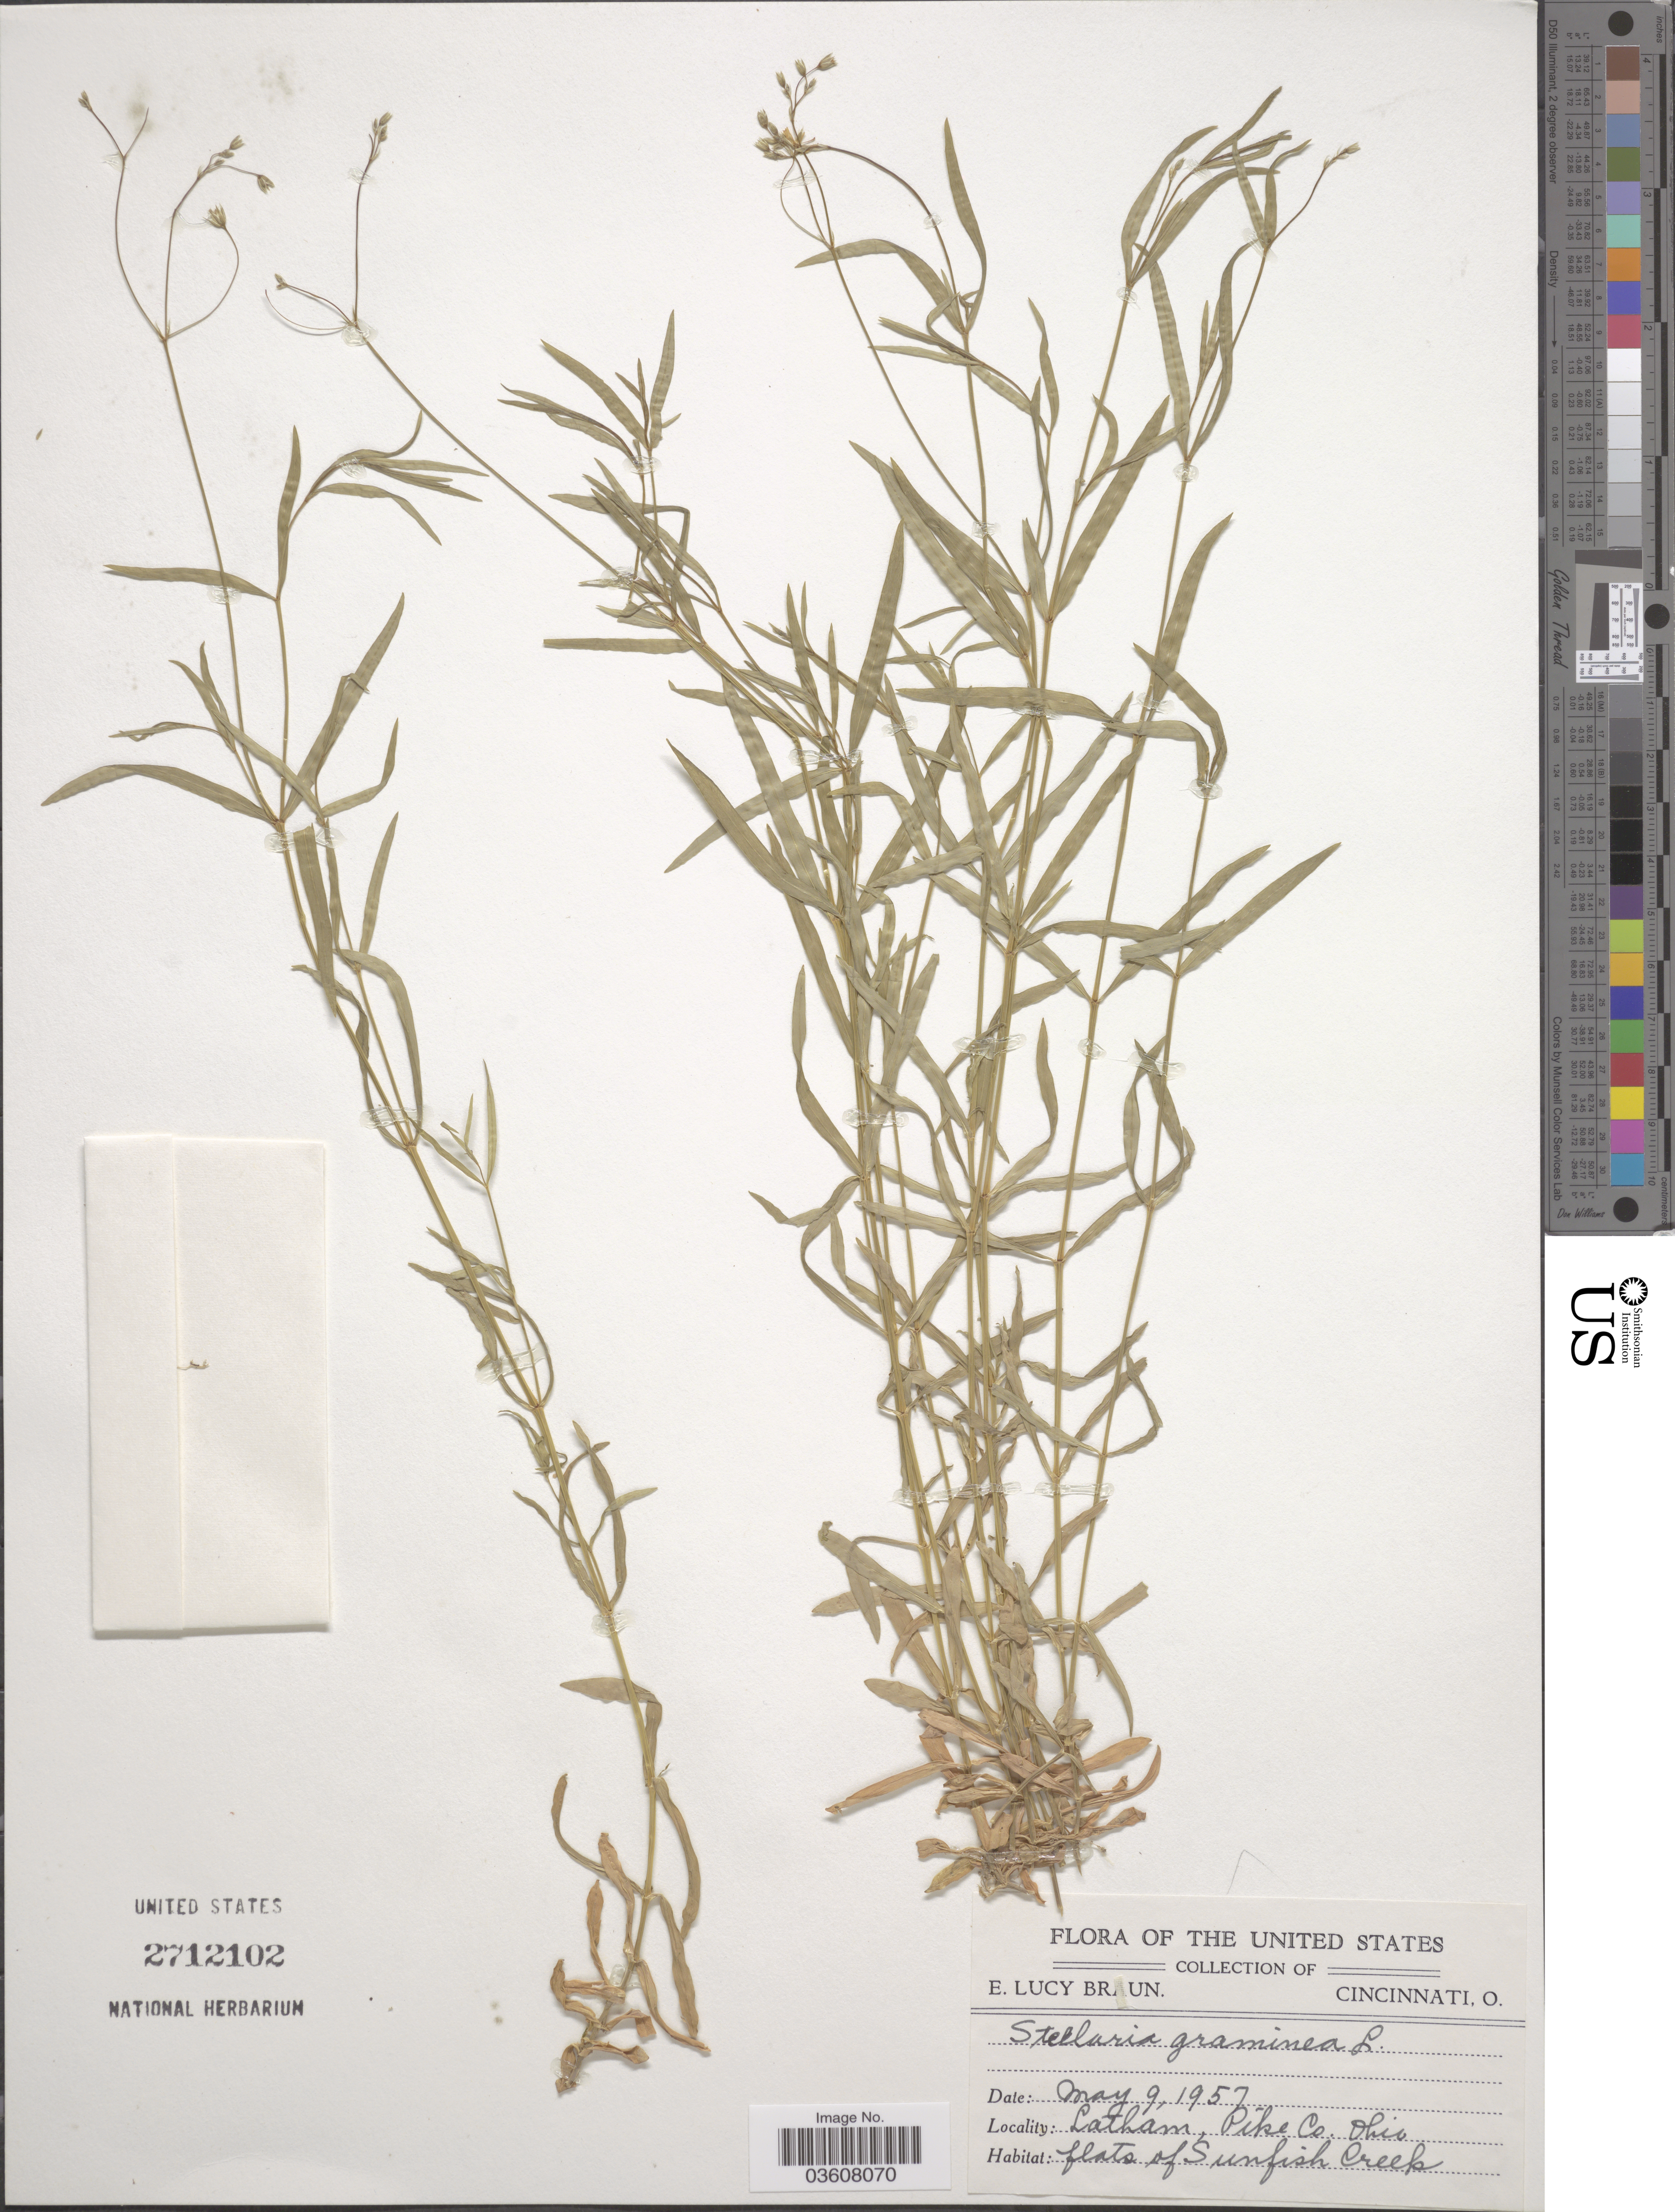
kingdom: Plantae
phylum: Tracheophyta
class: Magnoliopsida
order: Caryophyllales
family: Caryophyllaceae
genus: Stellaria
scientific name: Stellaria graminea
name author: L.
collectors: E. L. Braun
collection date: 1957-05-09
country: United States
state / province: Ohio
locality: Latham, Pike Co. Flats of Sunfish Creek.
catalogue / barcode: US 2712102